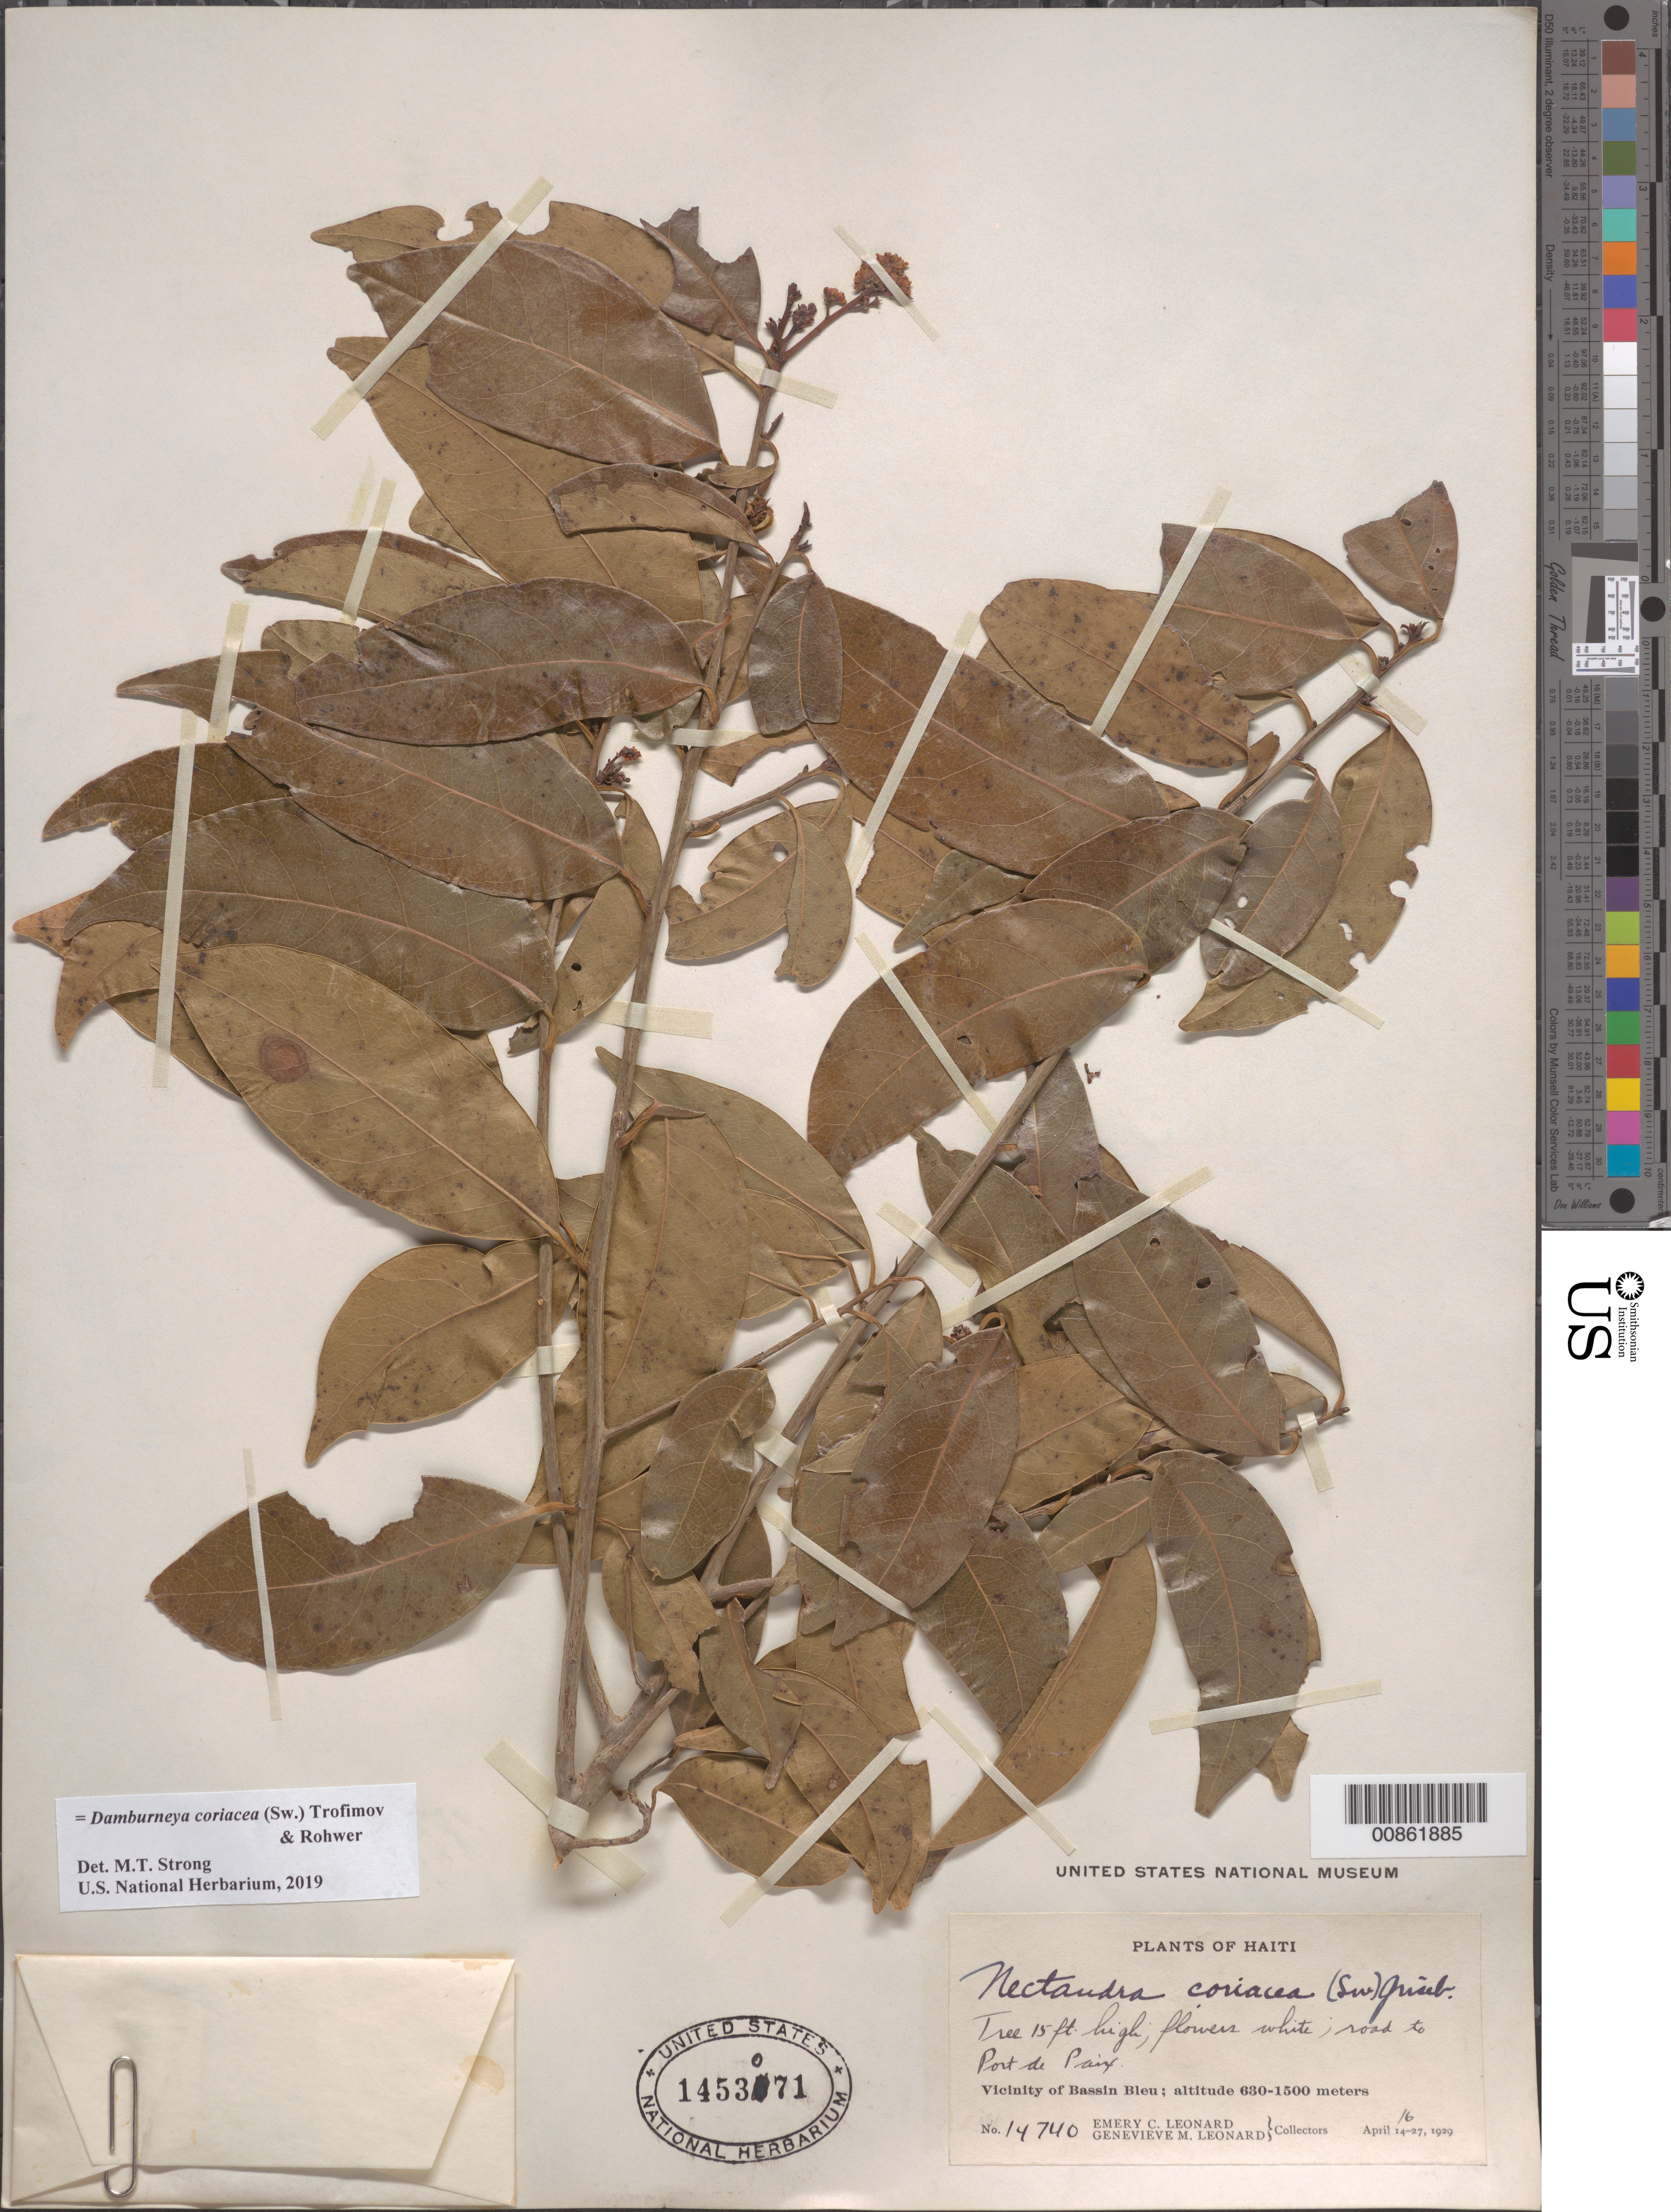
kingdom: Plantae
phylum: Tracheophyta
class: Magnoliopsida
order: Laurales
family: Lauraceae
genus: Damburneya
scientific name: Damburneya coriacea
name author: (Sw.) Trofimov & Rohwer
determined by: Strong, M. T., (US), Smithsonian Institution - National Museum of Natural History (UNITED STATES)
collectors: E. C. Leonard & G. M. Leonard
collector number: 14740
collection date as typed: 16 Apr 1929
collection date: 1929-04-16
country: Haiti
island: Hispaniola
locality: Vicinity of Bassin Bleu. Road to Port de Paix.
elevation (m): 630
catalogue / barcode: US 1453071